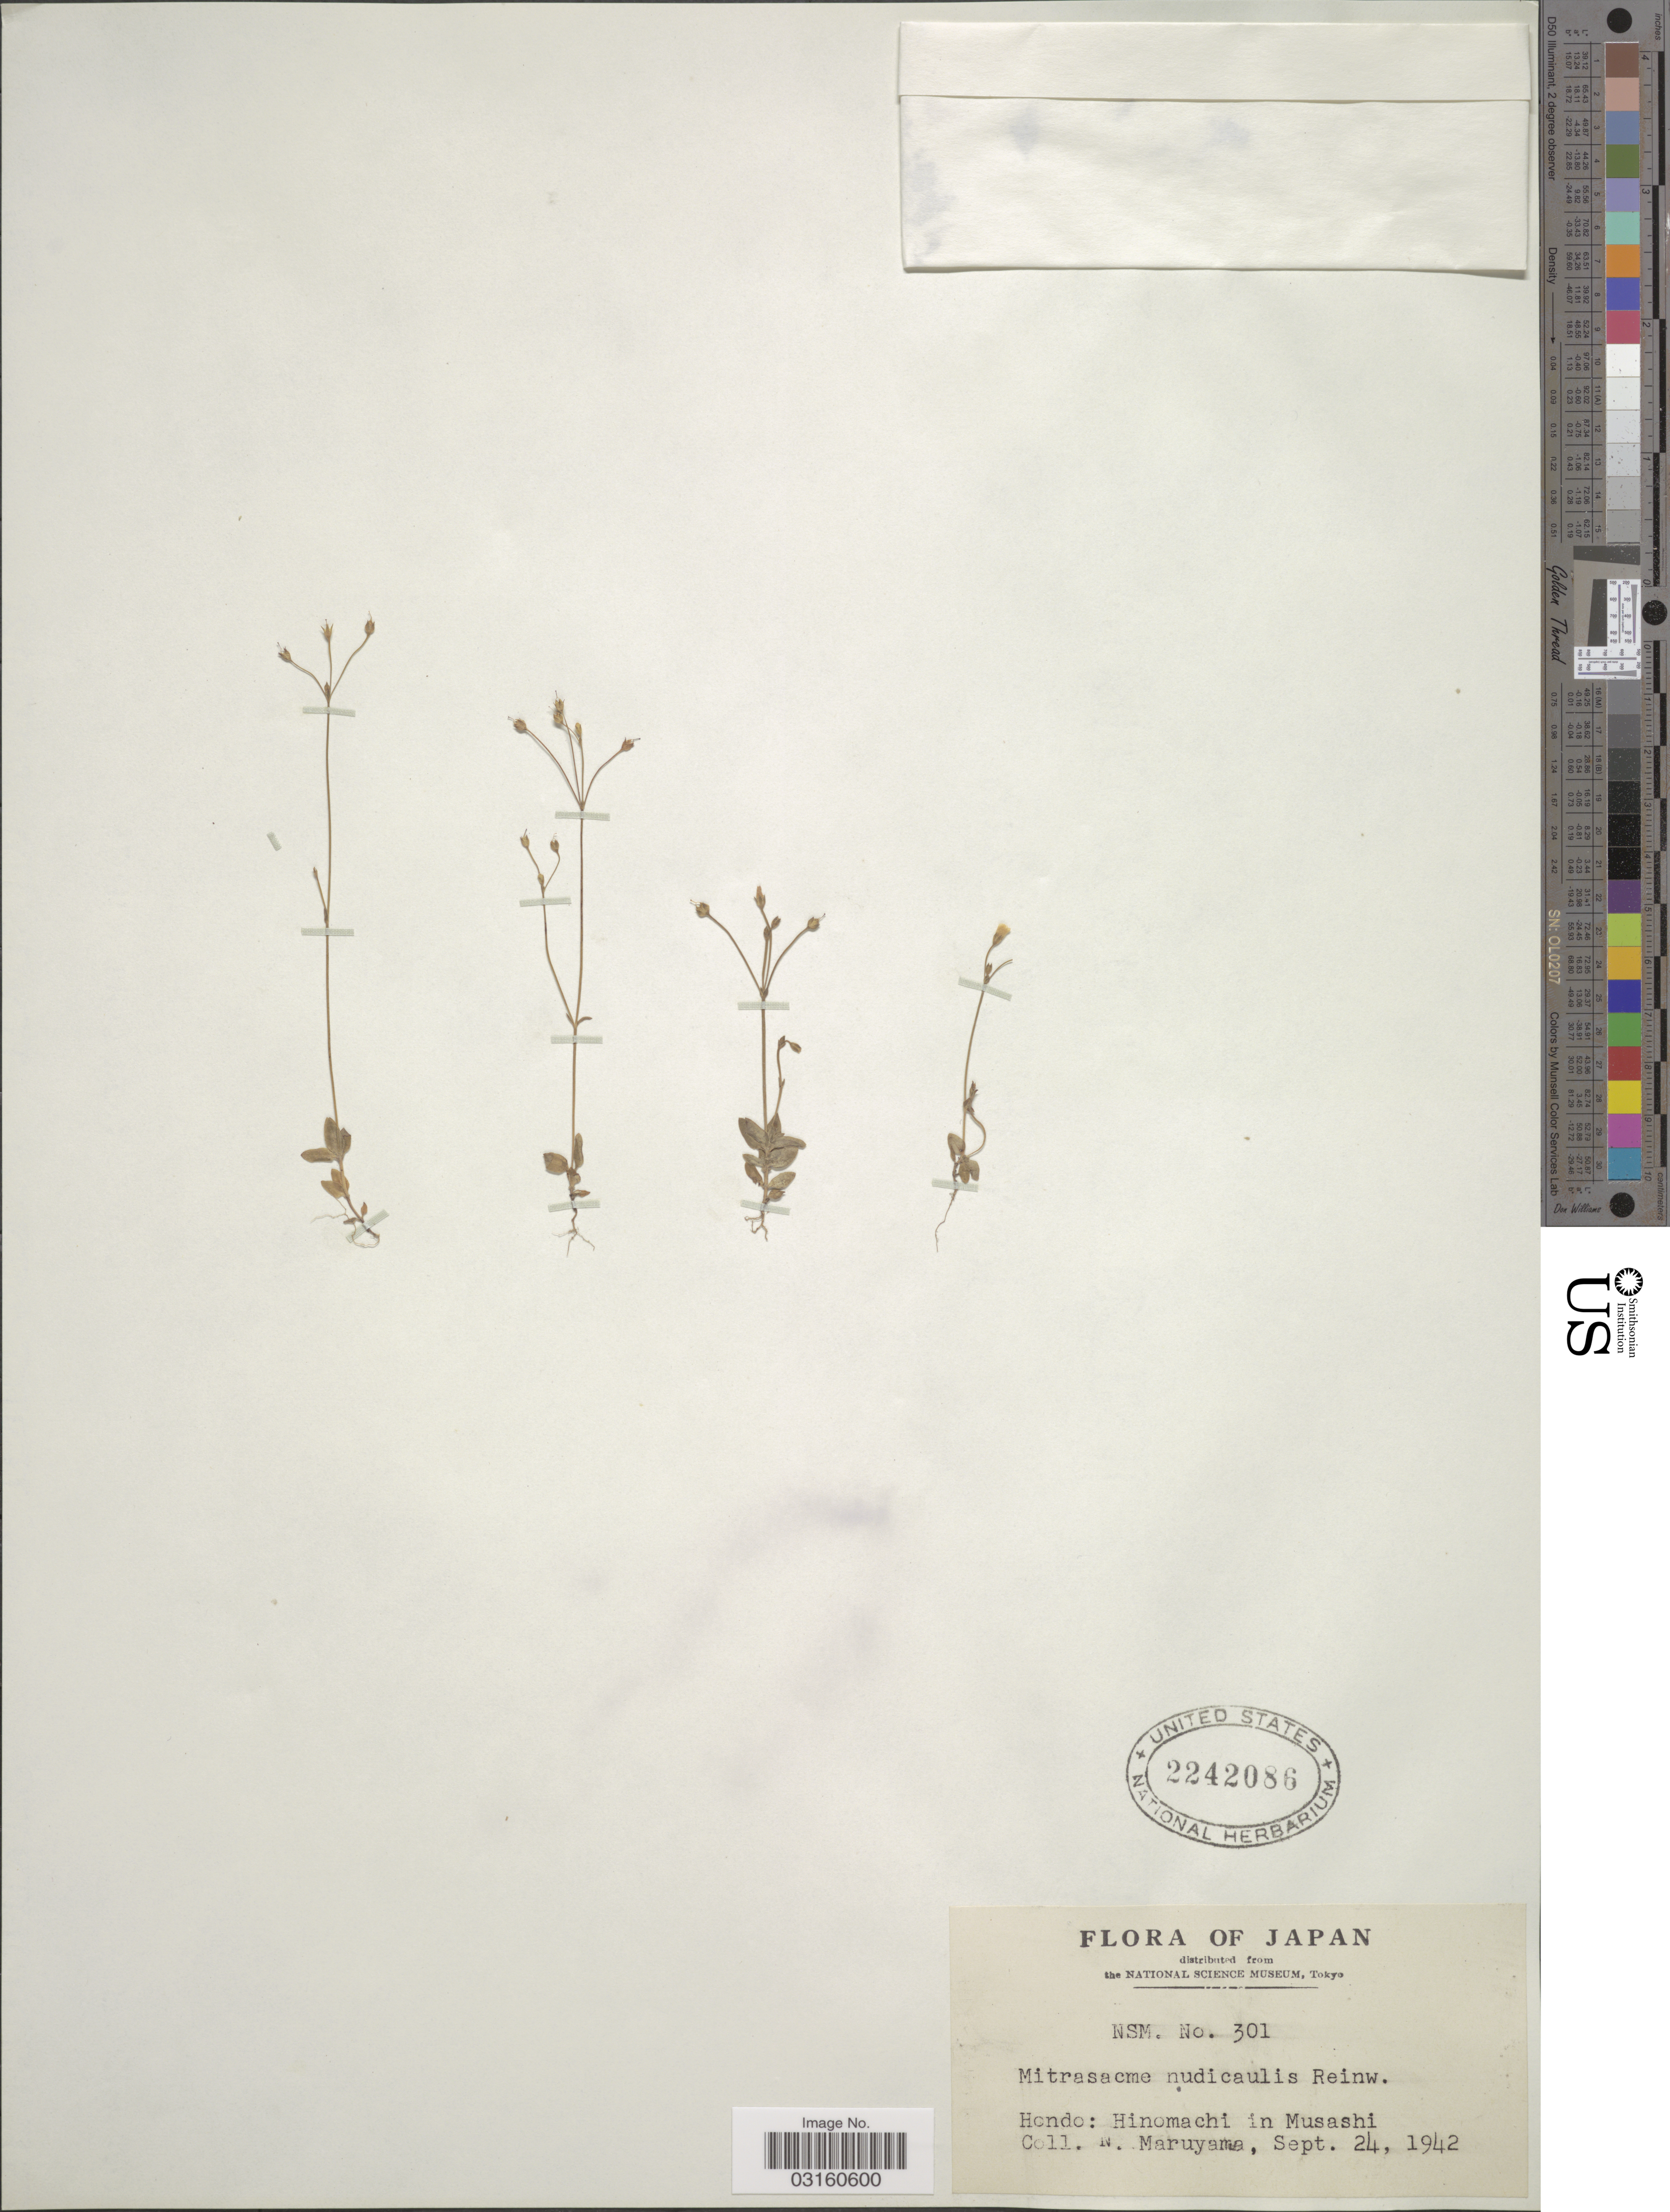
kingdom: Plantae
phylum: Tracheophyta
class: Magnoliopsida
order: Gentianales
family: Loganiaceae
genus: Mitrasacme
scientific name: Mitrasacme pygmaea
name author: R. Br.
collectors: N. Maruyama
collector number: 301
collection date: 1942-09-24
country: Japan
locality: Hondo: Hinomachi in Musashi.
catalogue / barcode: US 2242086